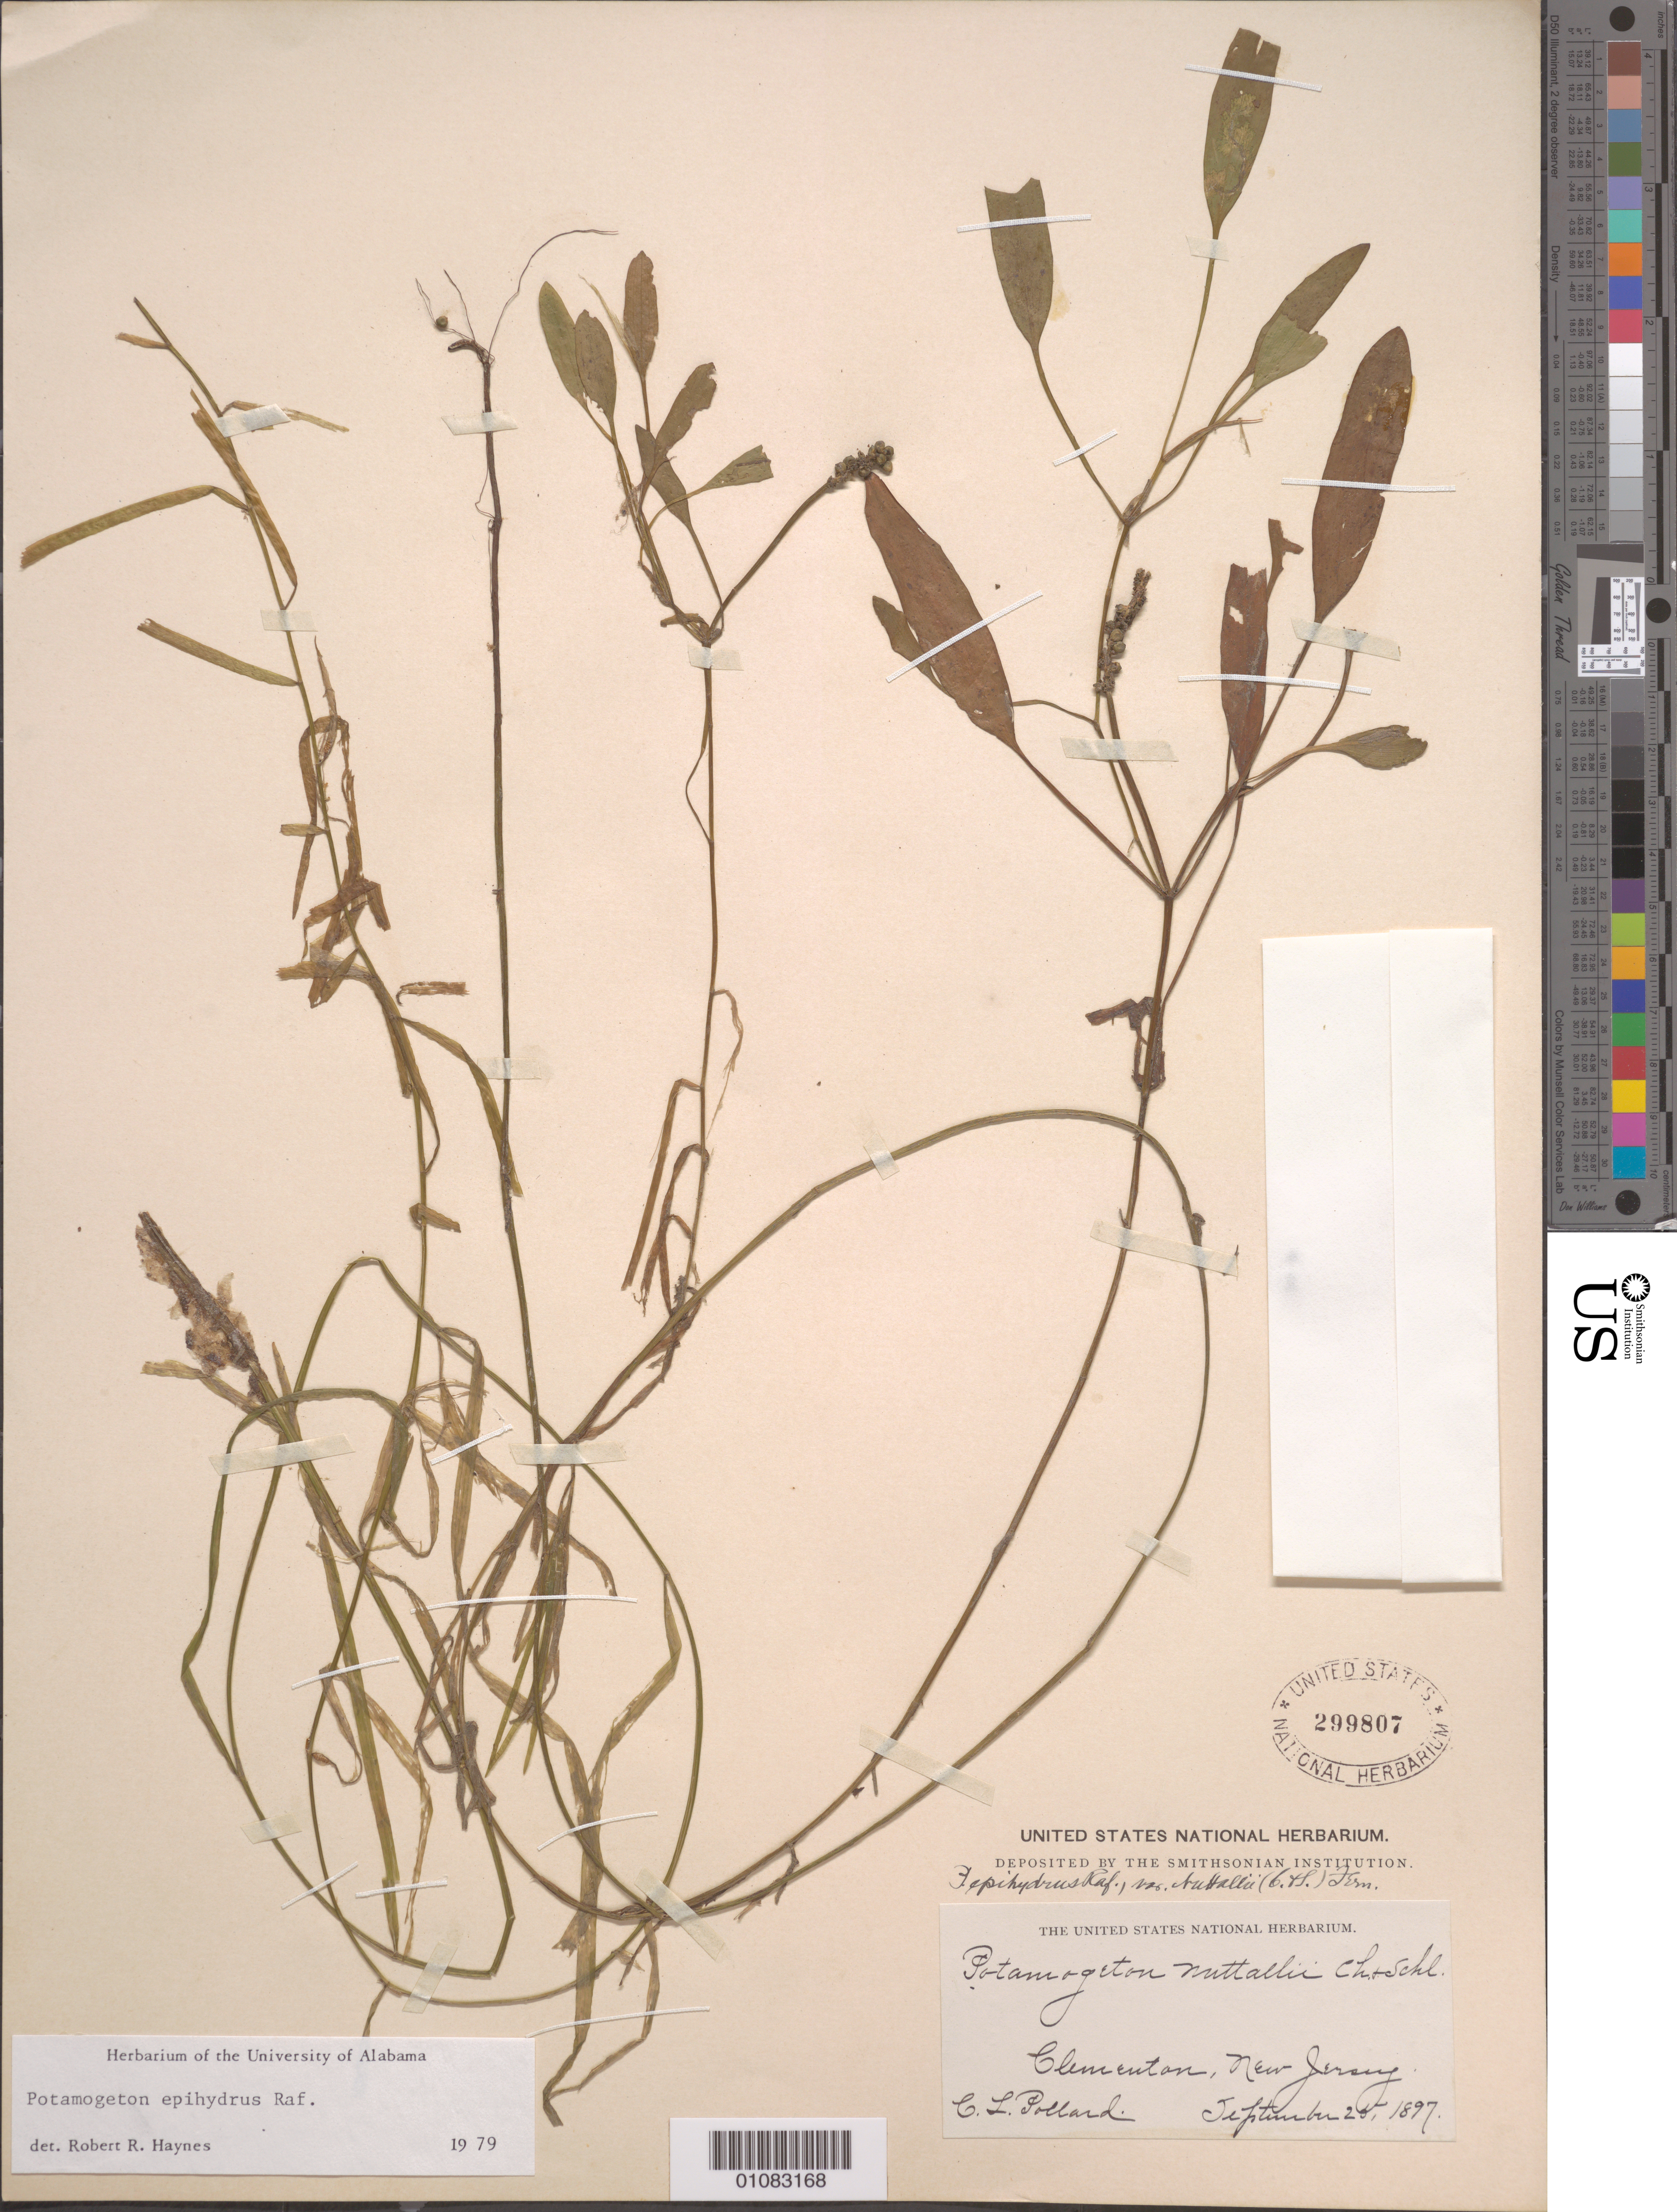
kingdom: Plantae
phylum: Tracheophyta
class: Liliopsida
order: Alismatales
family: Potamogetonaceae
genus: Potamogeton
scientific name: Potamogeton epihydrus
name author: Raf.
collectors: C. L. Pollard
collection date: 1897-09-25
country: United States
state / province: New Jersey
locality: Clementon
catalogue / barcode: US 299807